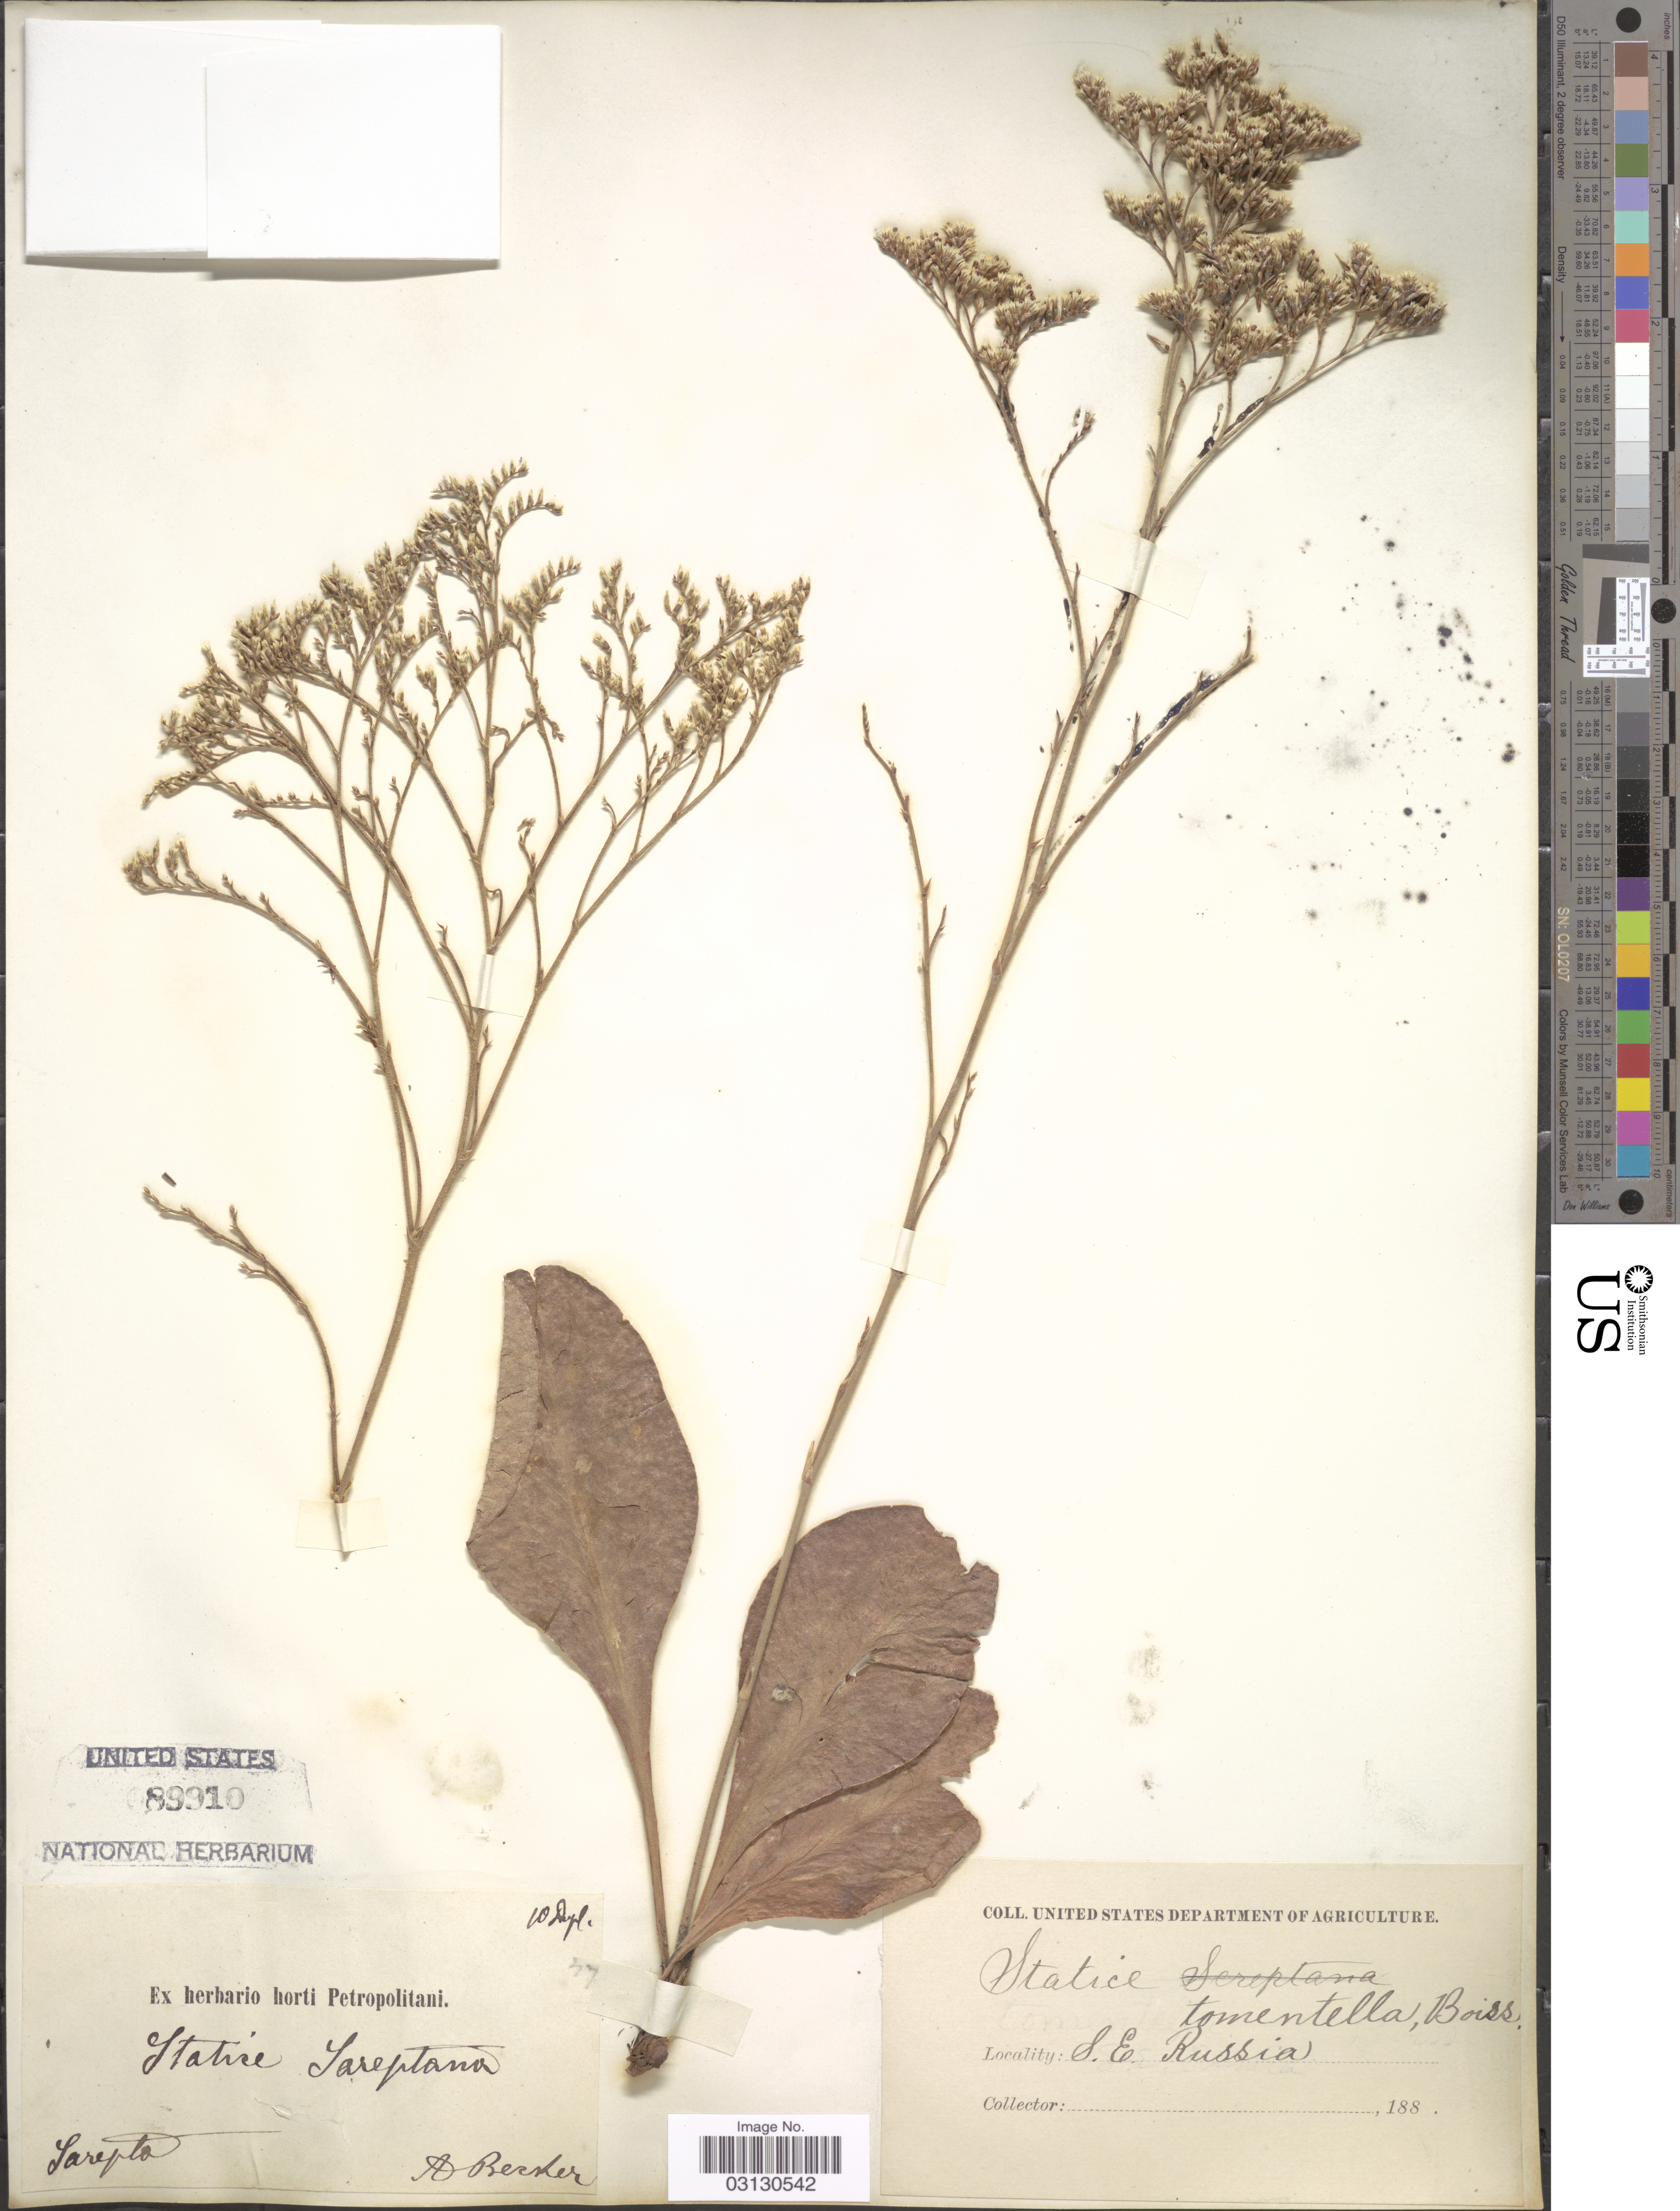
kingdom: Plantae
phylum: Tracheophyta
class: Magnoliopsida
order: Caryophyllales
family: Plumbaginaceae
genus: Limonium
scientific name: Limonium tomentellum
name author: (Boiss.) Kuntze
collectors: A. Becker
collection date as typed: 188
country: Russian Federation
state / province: Volgograd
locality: Sarepta. S.E. Russia.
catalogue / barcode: US 89910